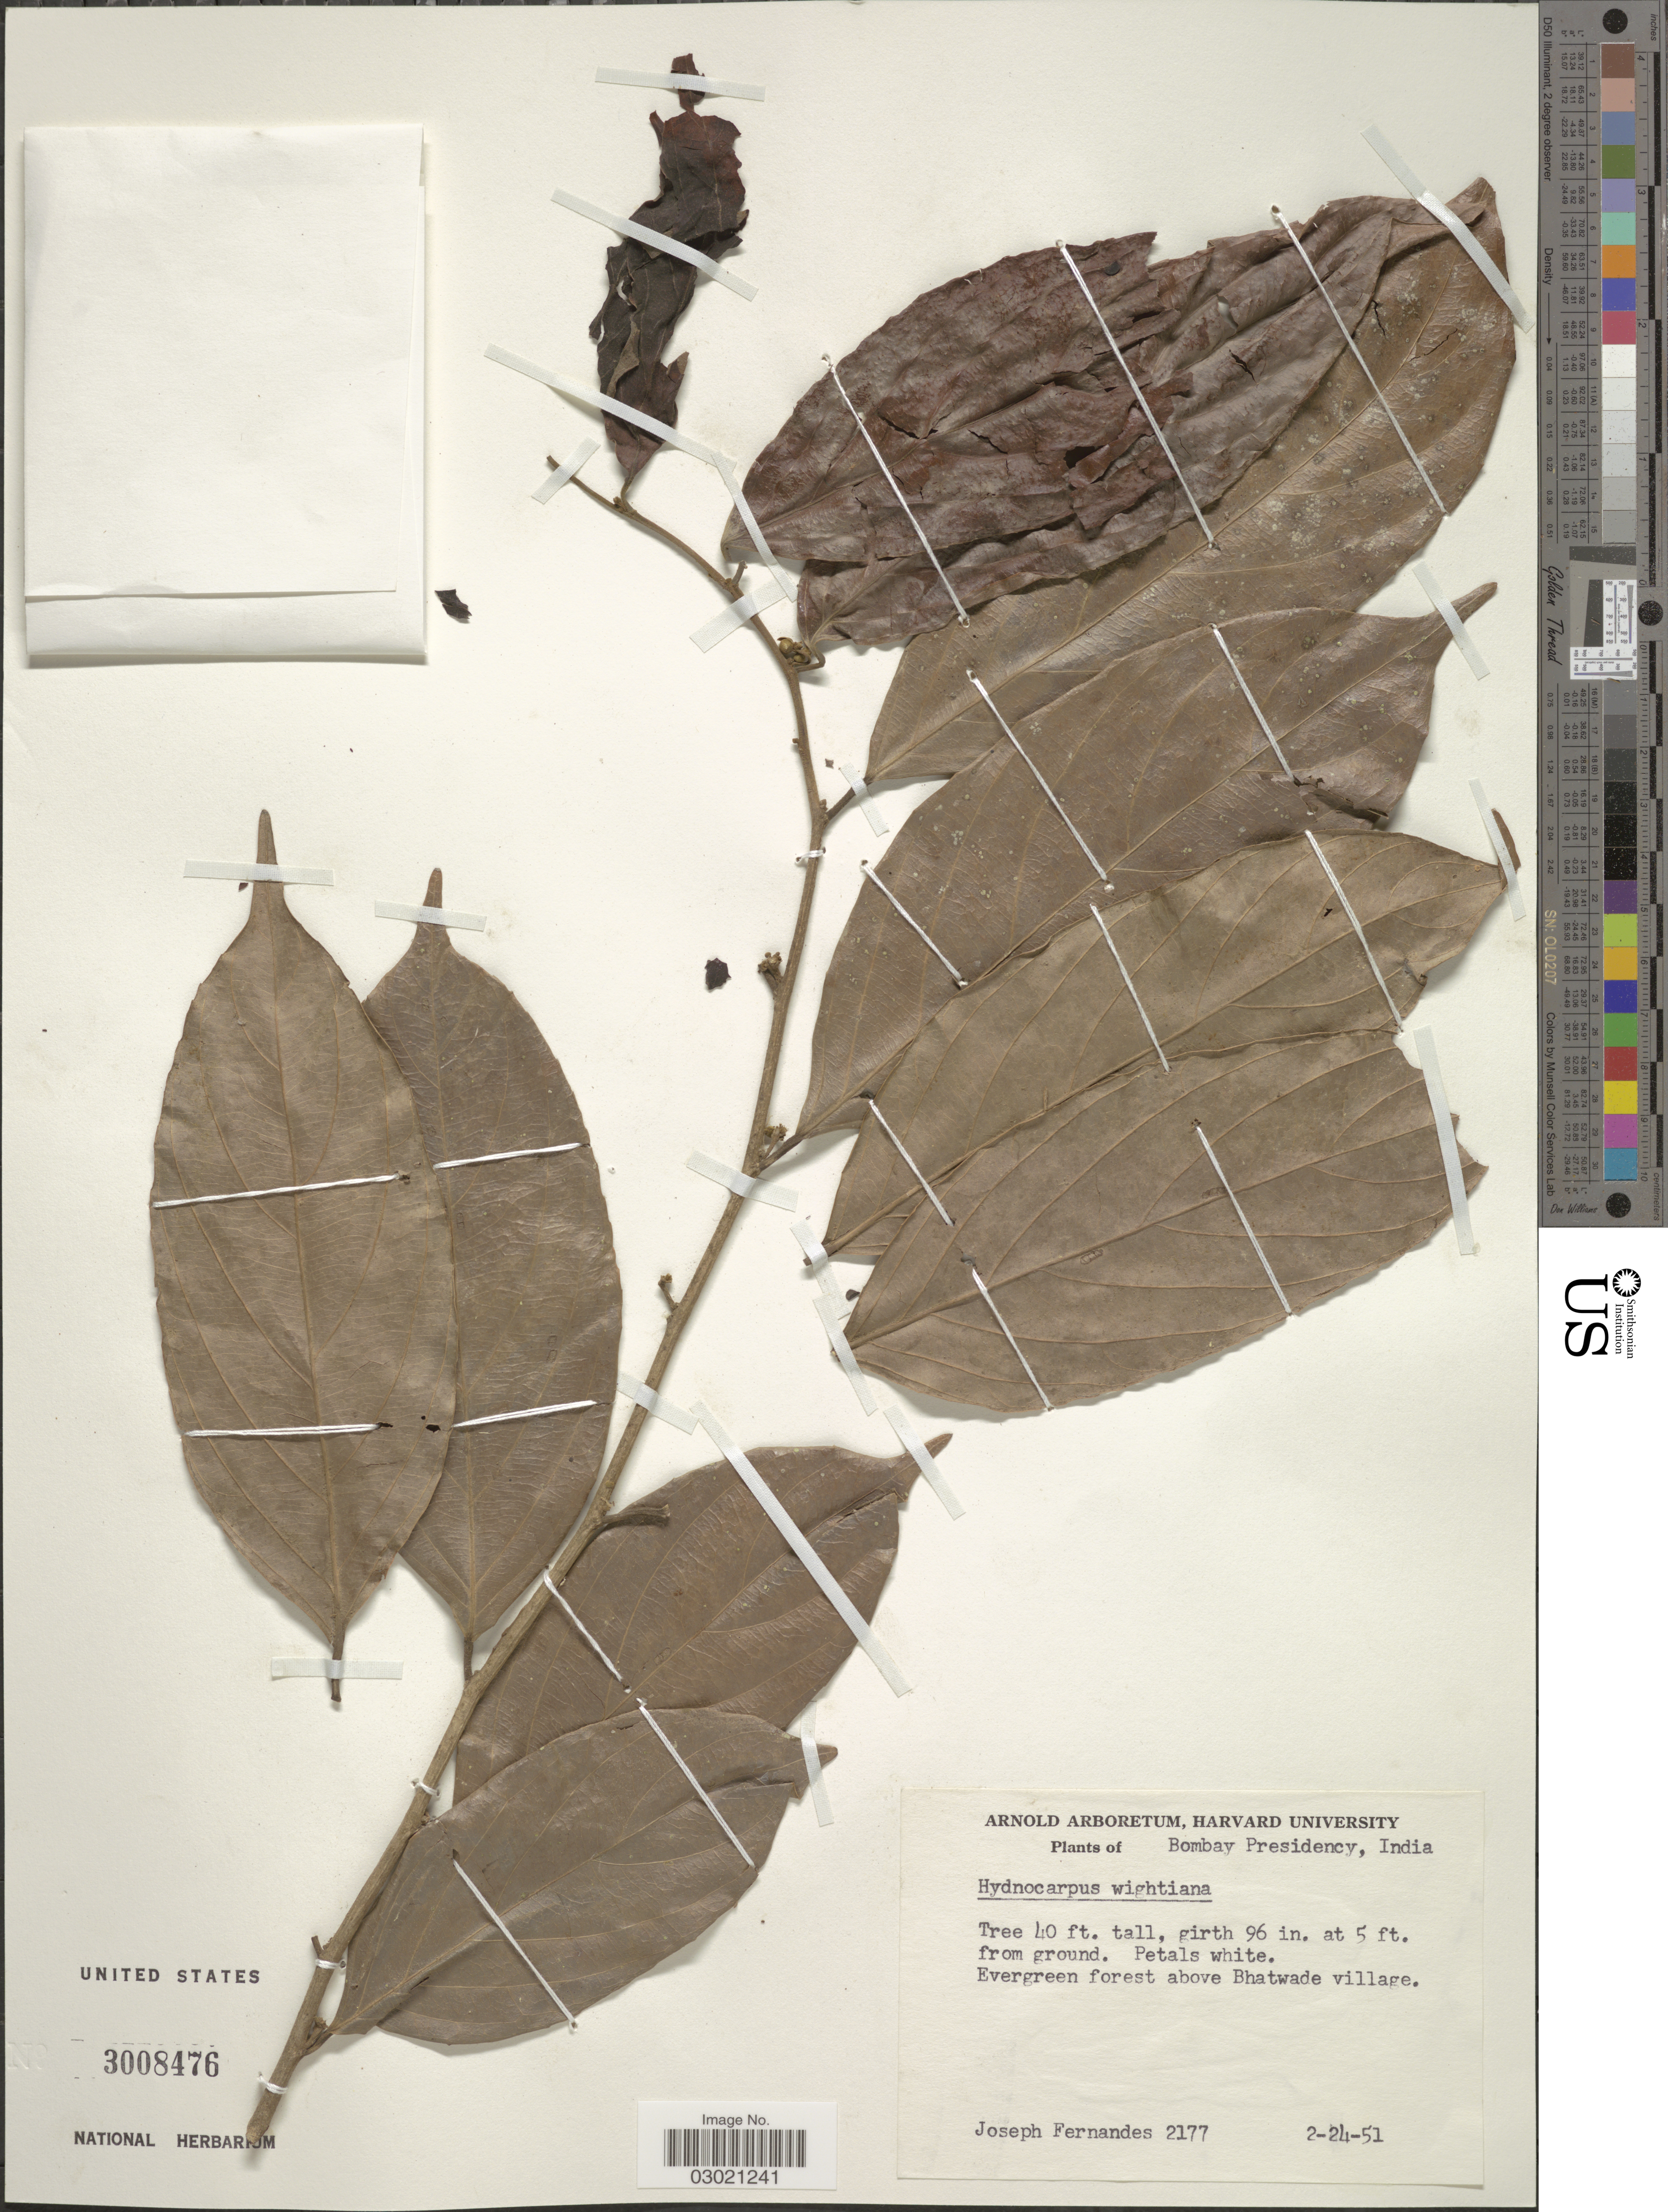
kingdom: Plantae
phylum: Tracheophyta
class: Magnoliopsida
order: Malpighiales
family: Achariaceae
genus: Hydnocarpus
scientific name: Hydnocarpus wightianus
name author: Blume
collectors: J. Fernandes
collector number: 2177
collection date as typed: Transcribed d/m/y: 24/2/51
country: India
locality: Bombay Presidency, Evergreen forest above Bhatwade village.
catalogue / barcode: US 3008476